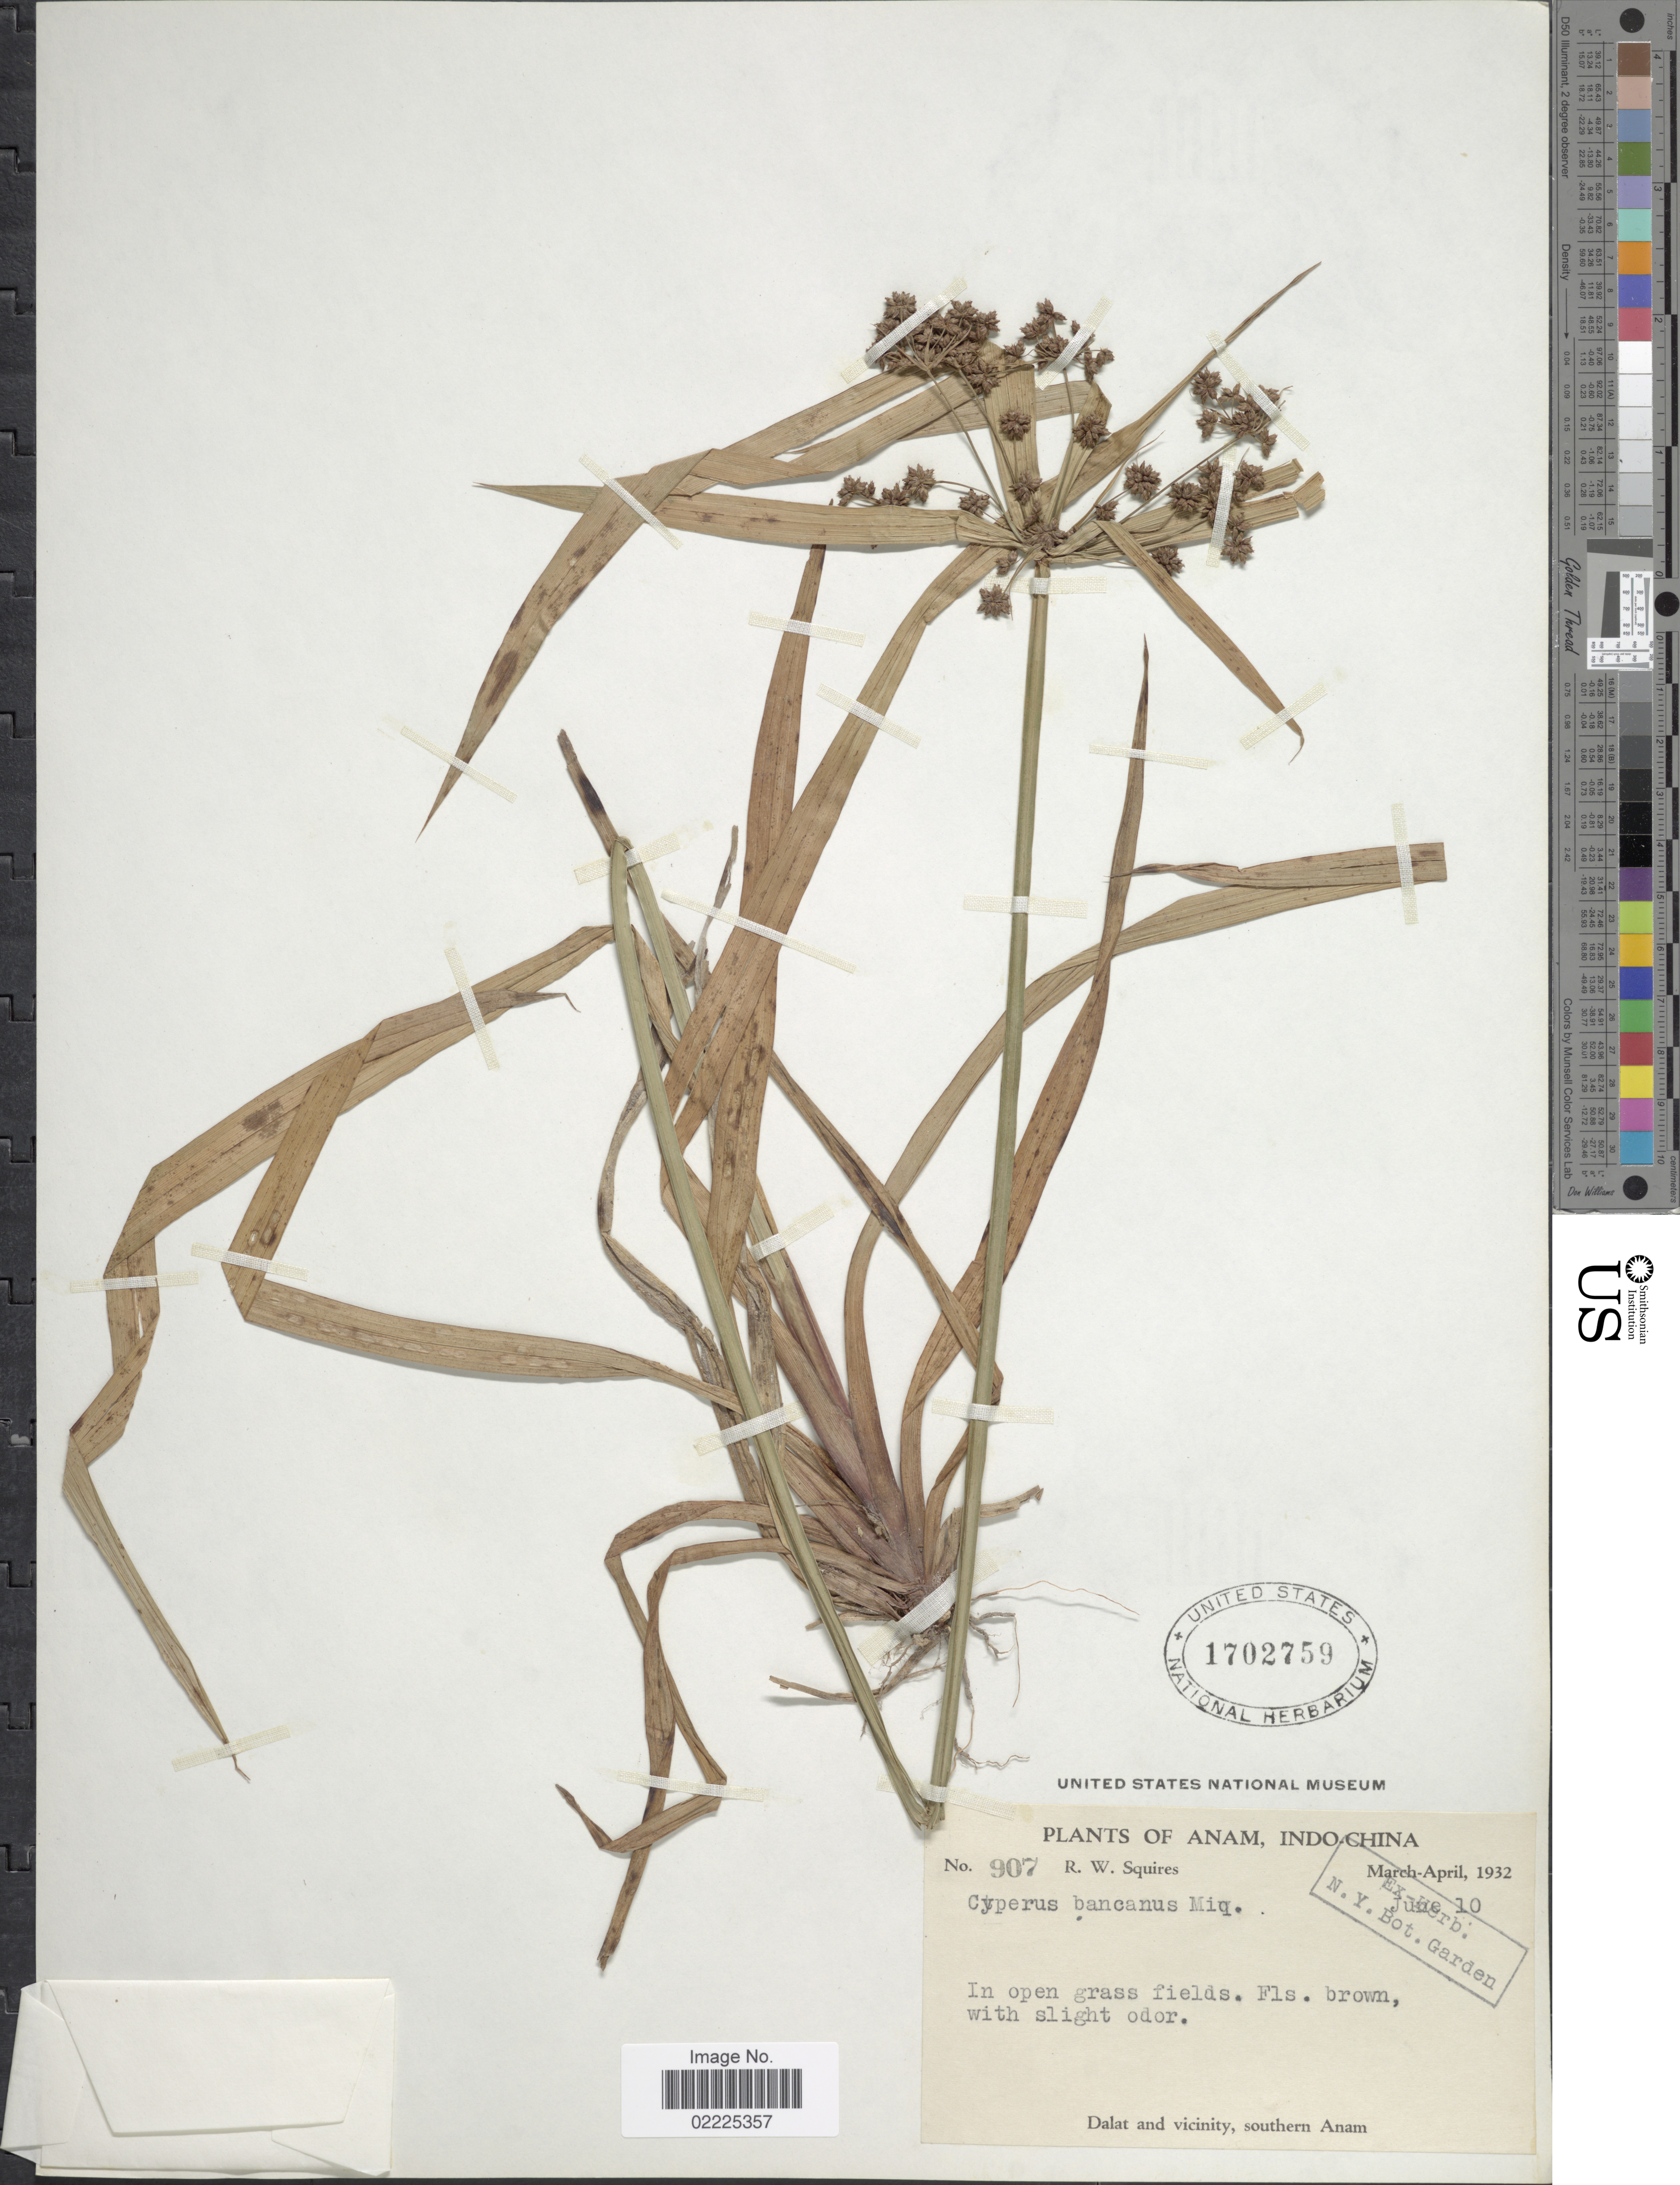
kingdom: Plantae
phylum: Tracheophyta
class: Liliopsida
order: Poales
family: Cyperaceae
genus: Cyperus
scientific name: Cyperus trialatus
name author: (Boeckeler) J. Kern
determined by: Strong, Mark T., (BOT), Smithsonian Institution - National Museum of Natural History (UNITED STATES)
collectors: R. Squires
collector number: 907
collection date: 1932-03/1932-04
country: Vietnam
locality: Anam, Indo-China, In open grass field, Dalat and vicinity, southern Anam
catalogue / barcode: US 1702759